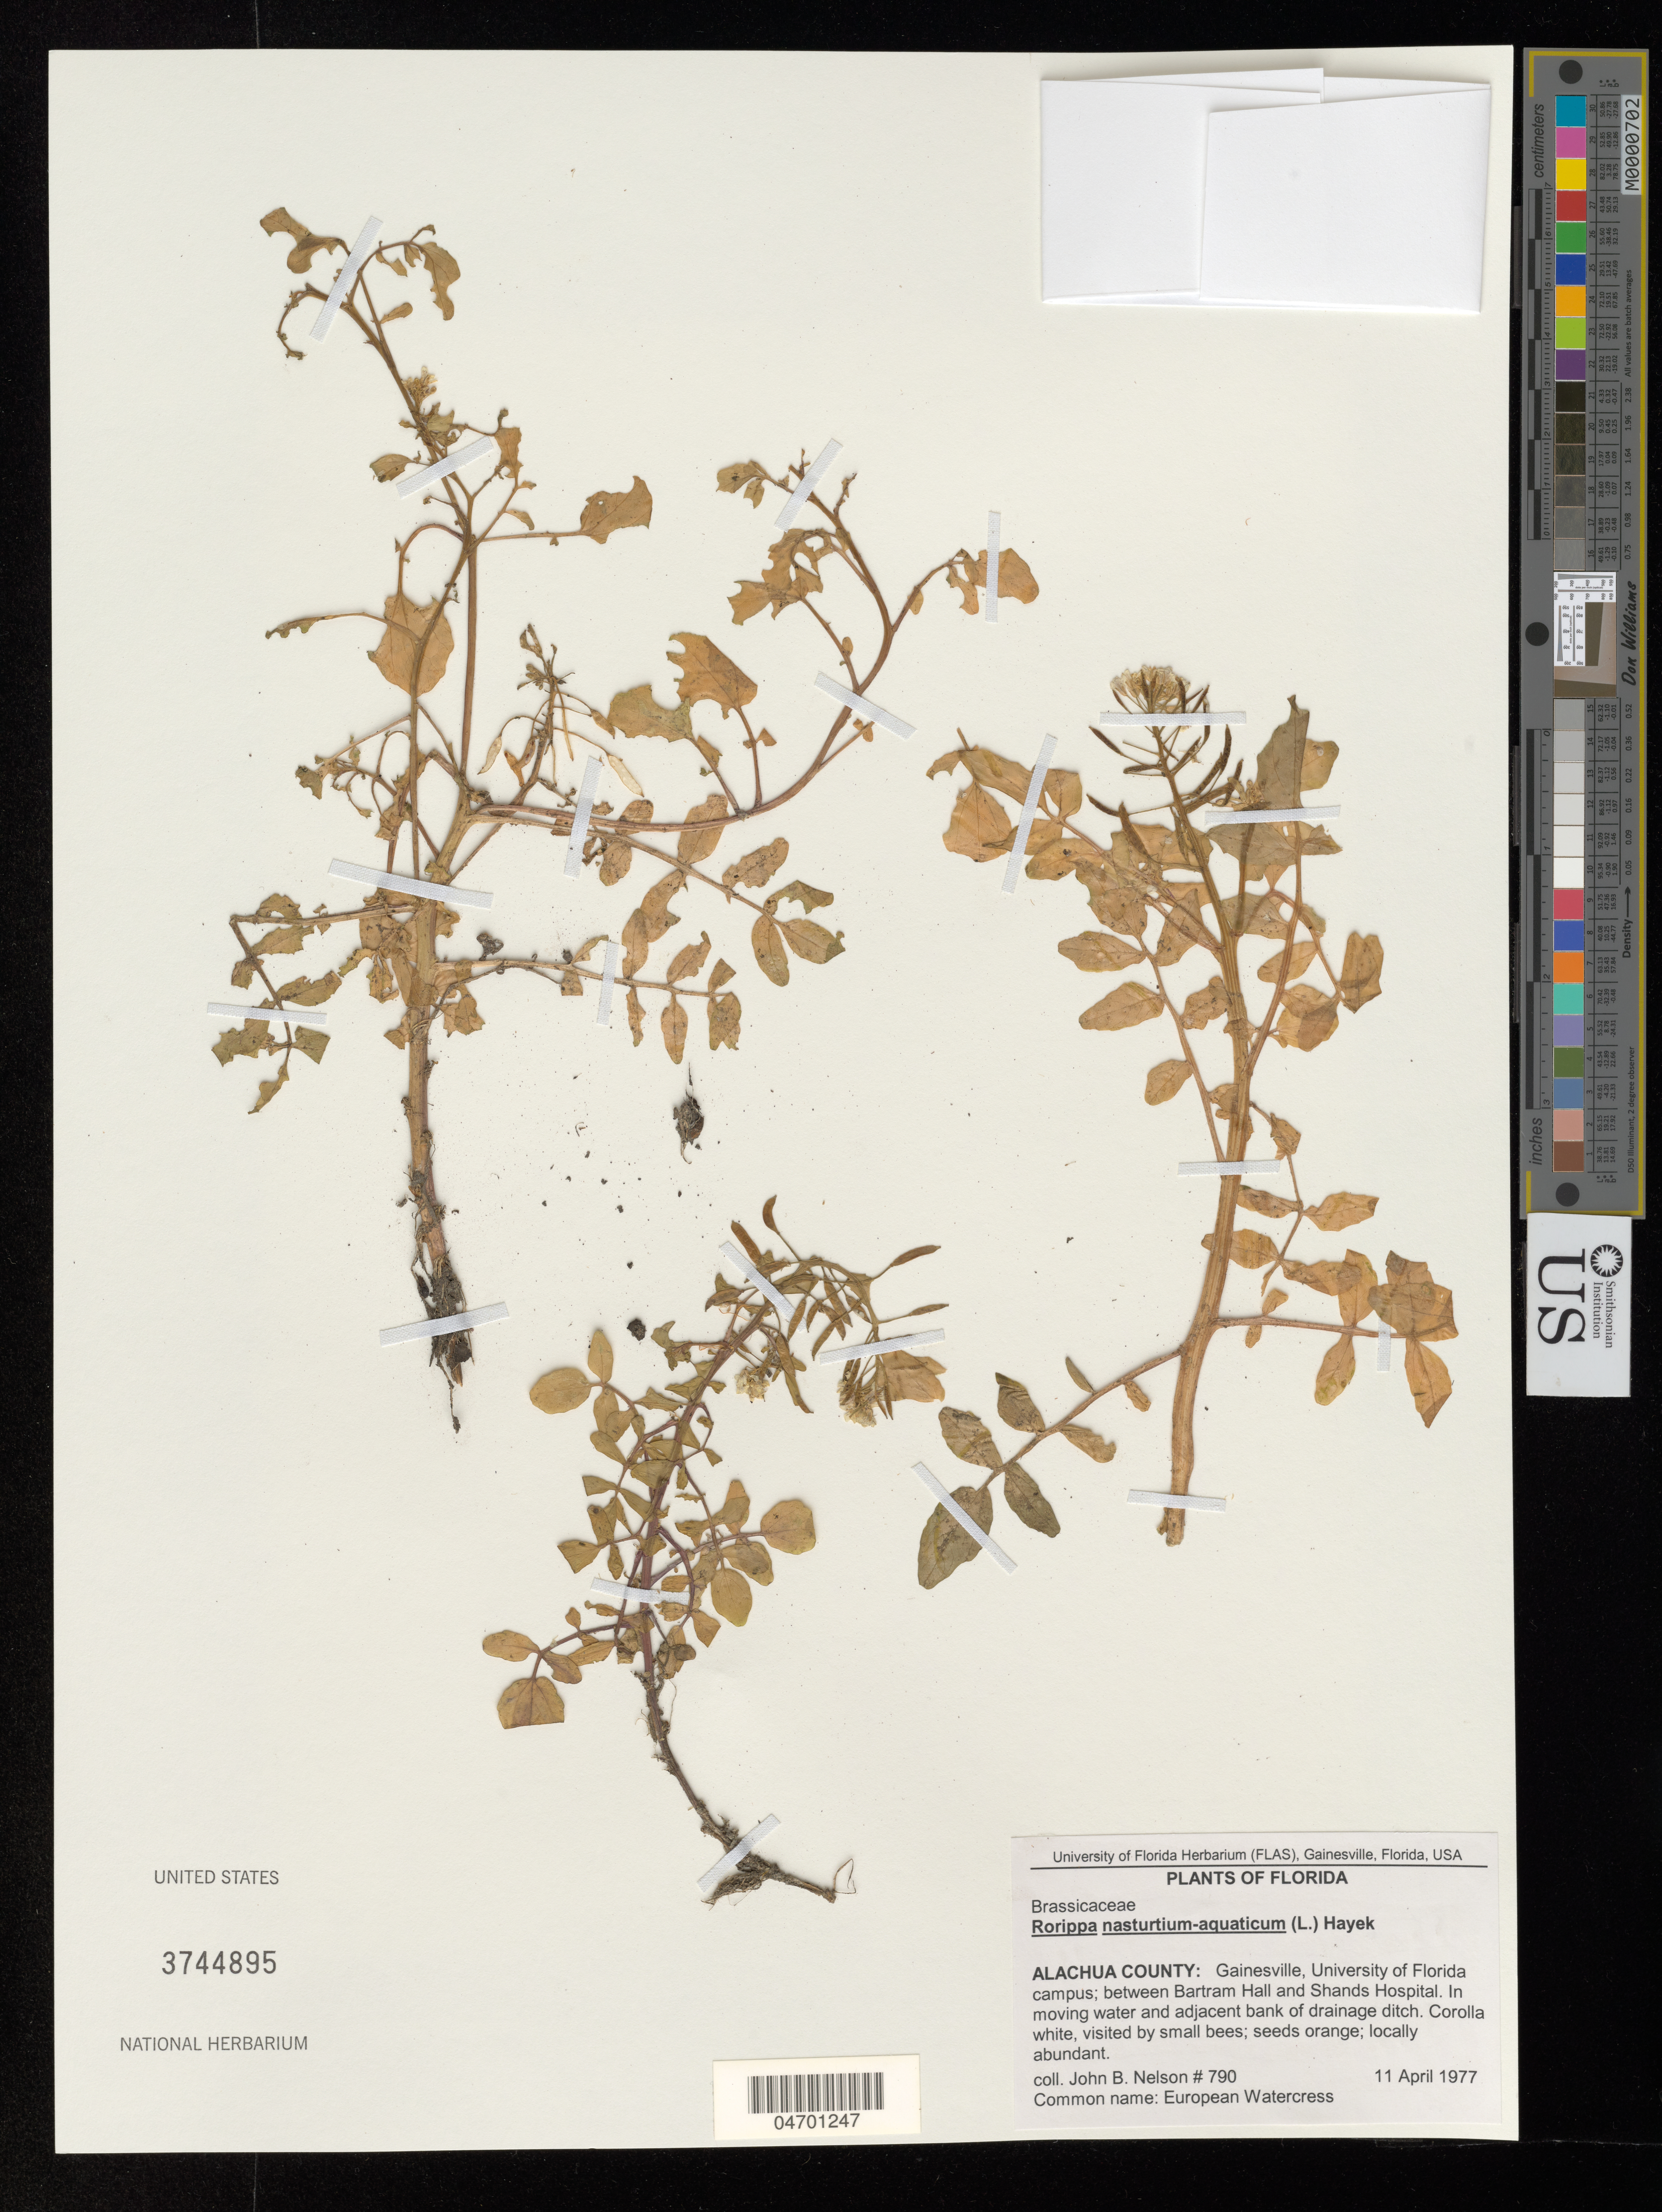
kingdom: Plantae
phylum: Tracheophyta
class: Magnoliopsida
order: Brassicales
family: Brassicaceae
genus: Rorippa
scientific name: Rorippa nasturtium-aquaticum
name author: (L.) Hayek ex Mansf.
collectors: J. Nelson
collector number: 790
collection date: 1977-04-11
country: United States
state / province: Florida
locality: Alachua County: Gainesville, University of Florida campus; between Hall and Shands Hospital.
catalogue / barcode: US 3744895